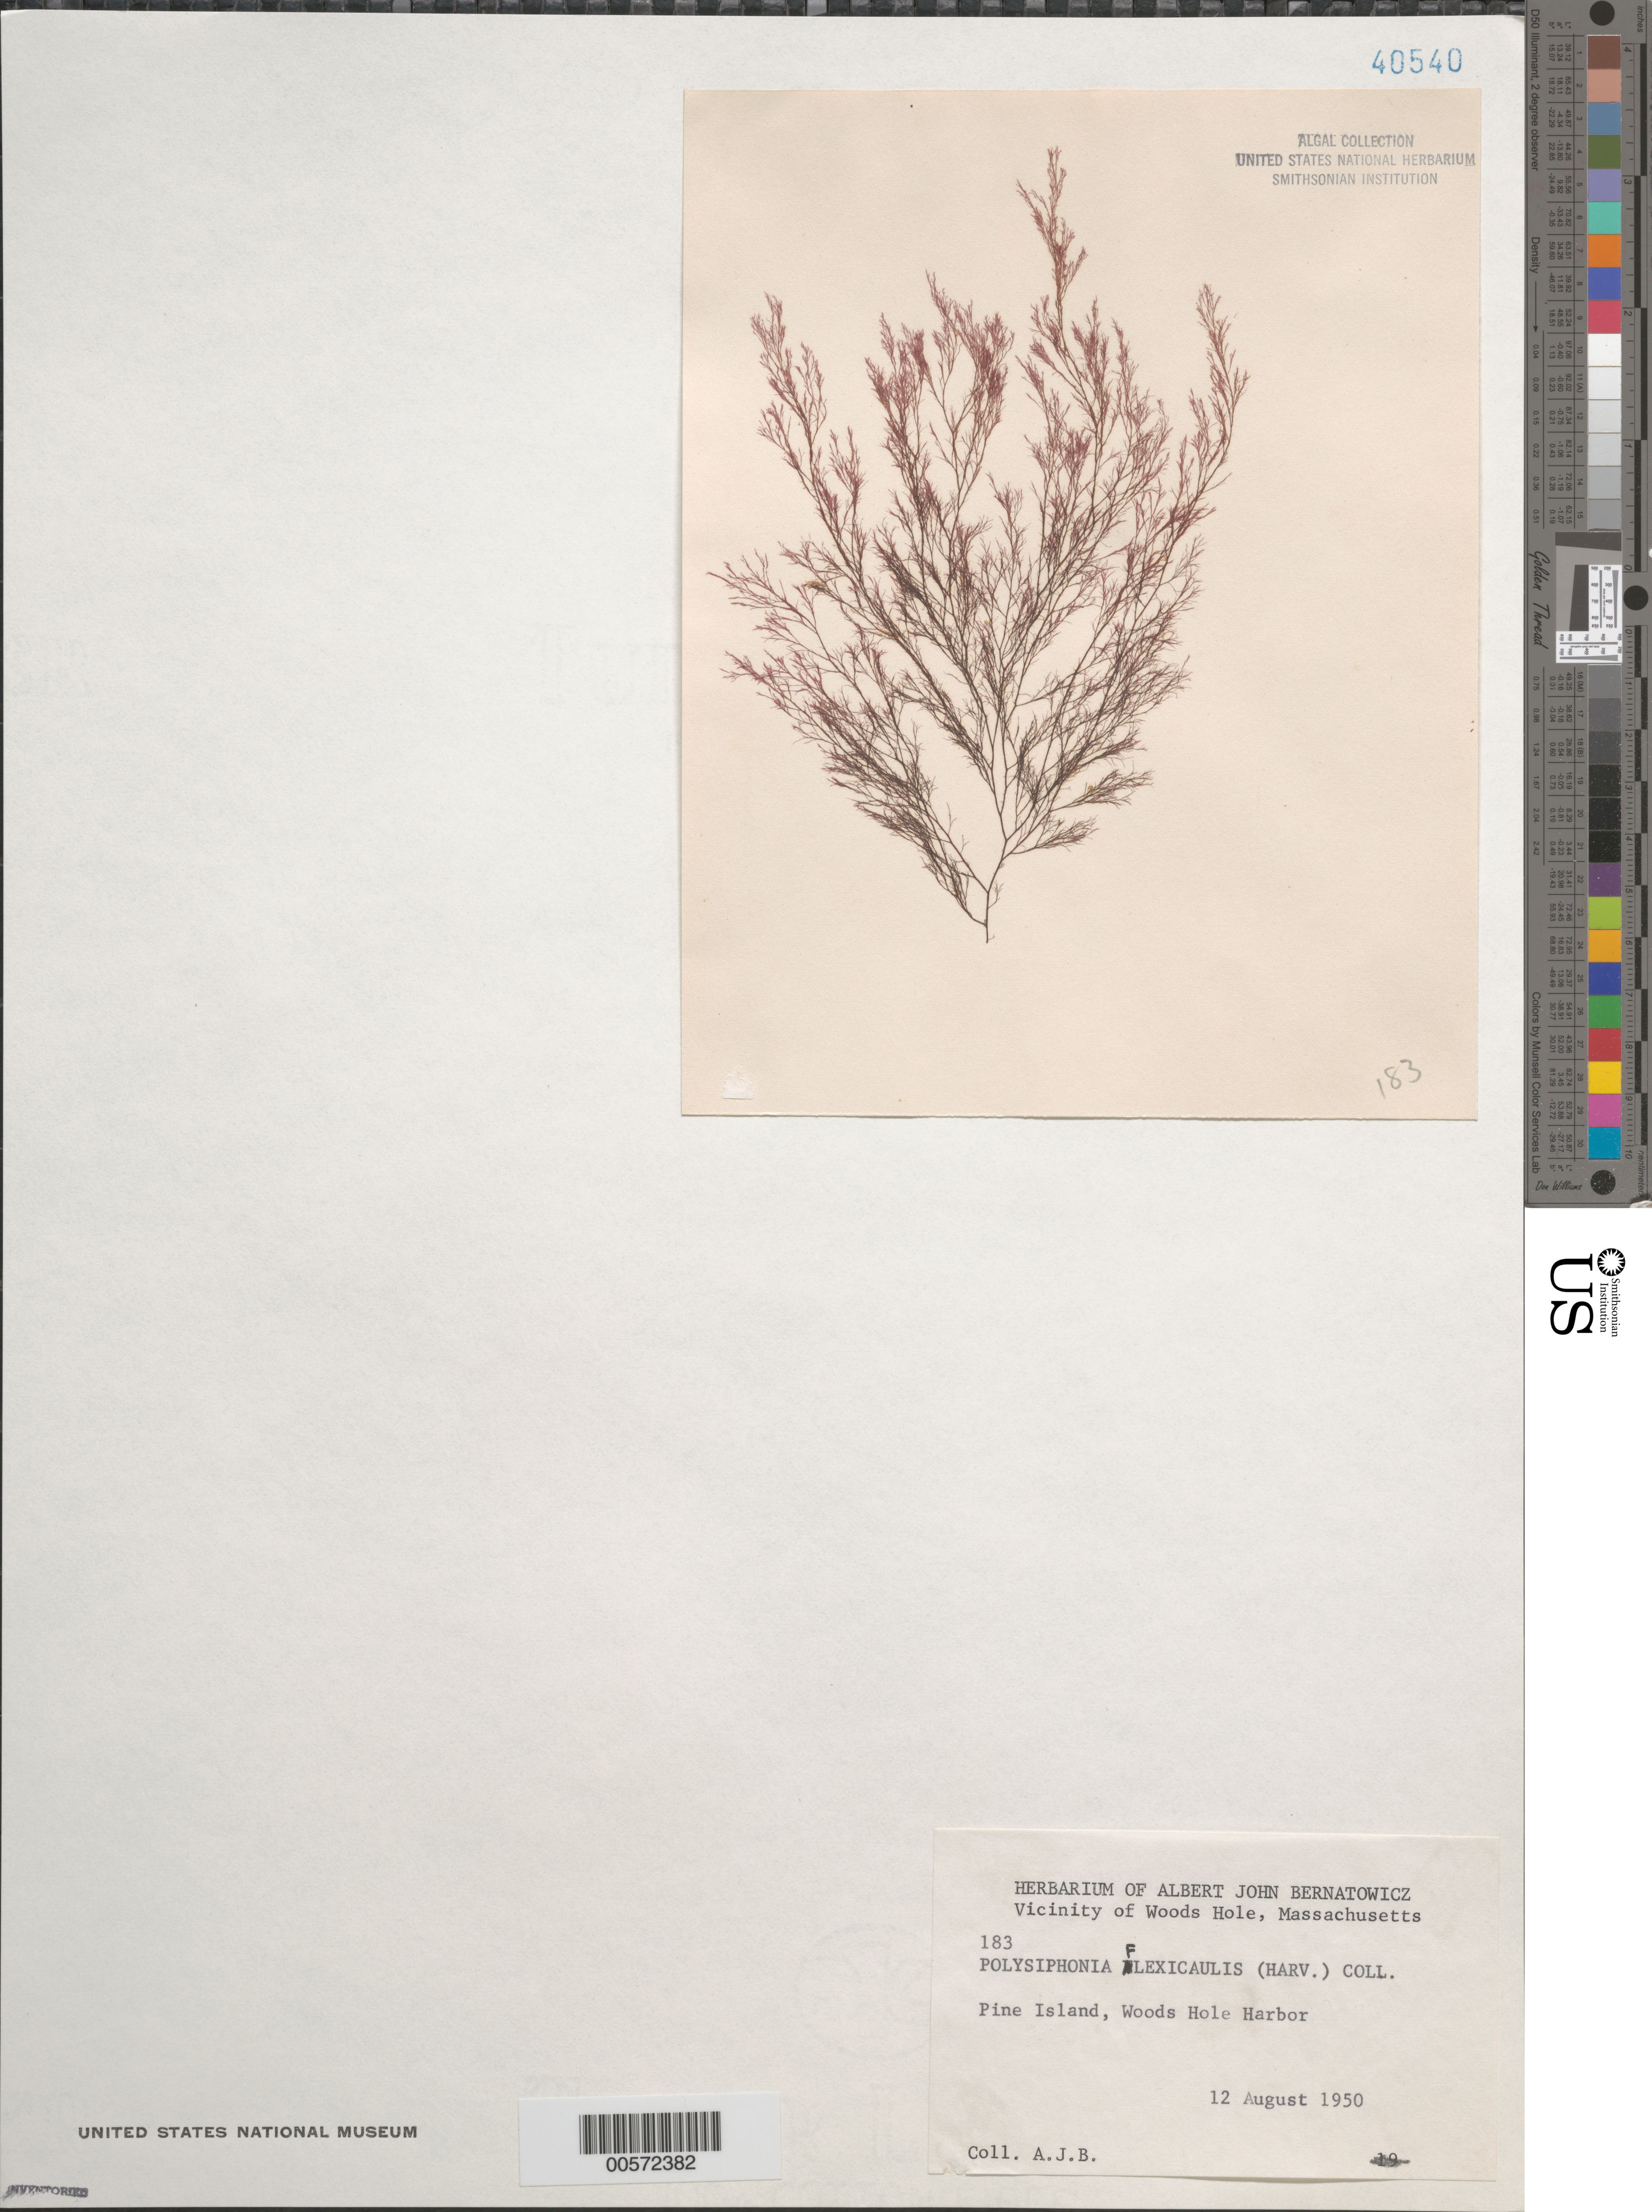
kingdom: Plantae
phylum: Rhodophyta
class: Florideophyceae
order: Ceramiales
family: Rhodomelaceae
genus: Polysiphonia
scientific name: Polysiphonia flexicaulis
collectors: A. Bernatowicz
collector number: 183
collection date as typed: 12 Aug 1950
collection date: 1950-08-12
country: United States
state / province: Massachusetts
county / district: Dukes County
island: Pine Island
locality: Woods Hole Harbor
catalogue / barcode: US 40540